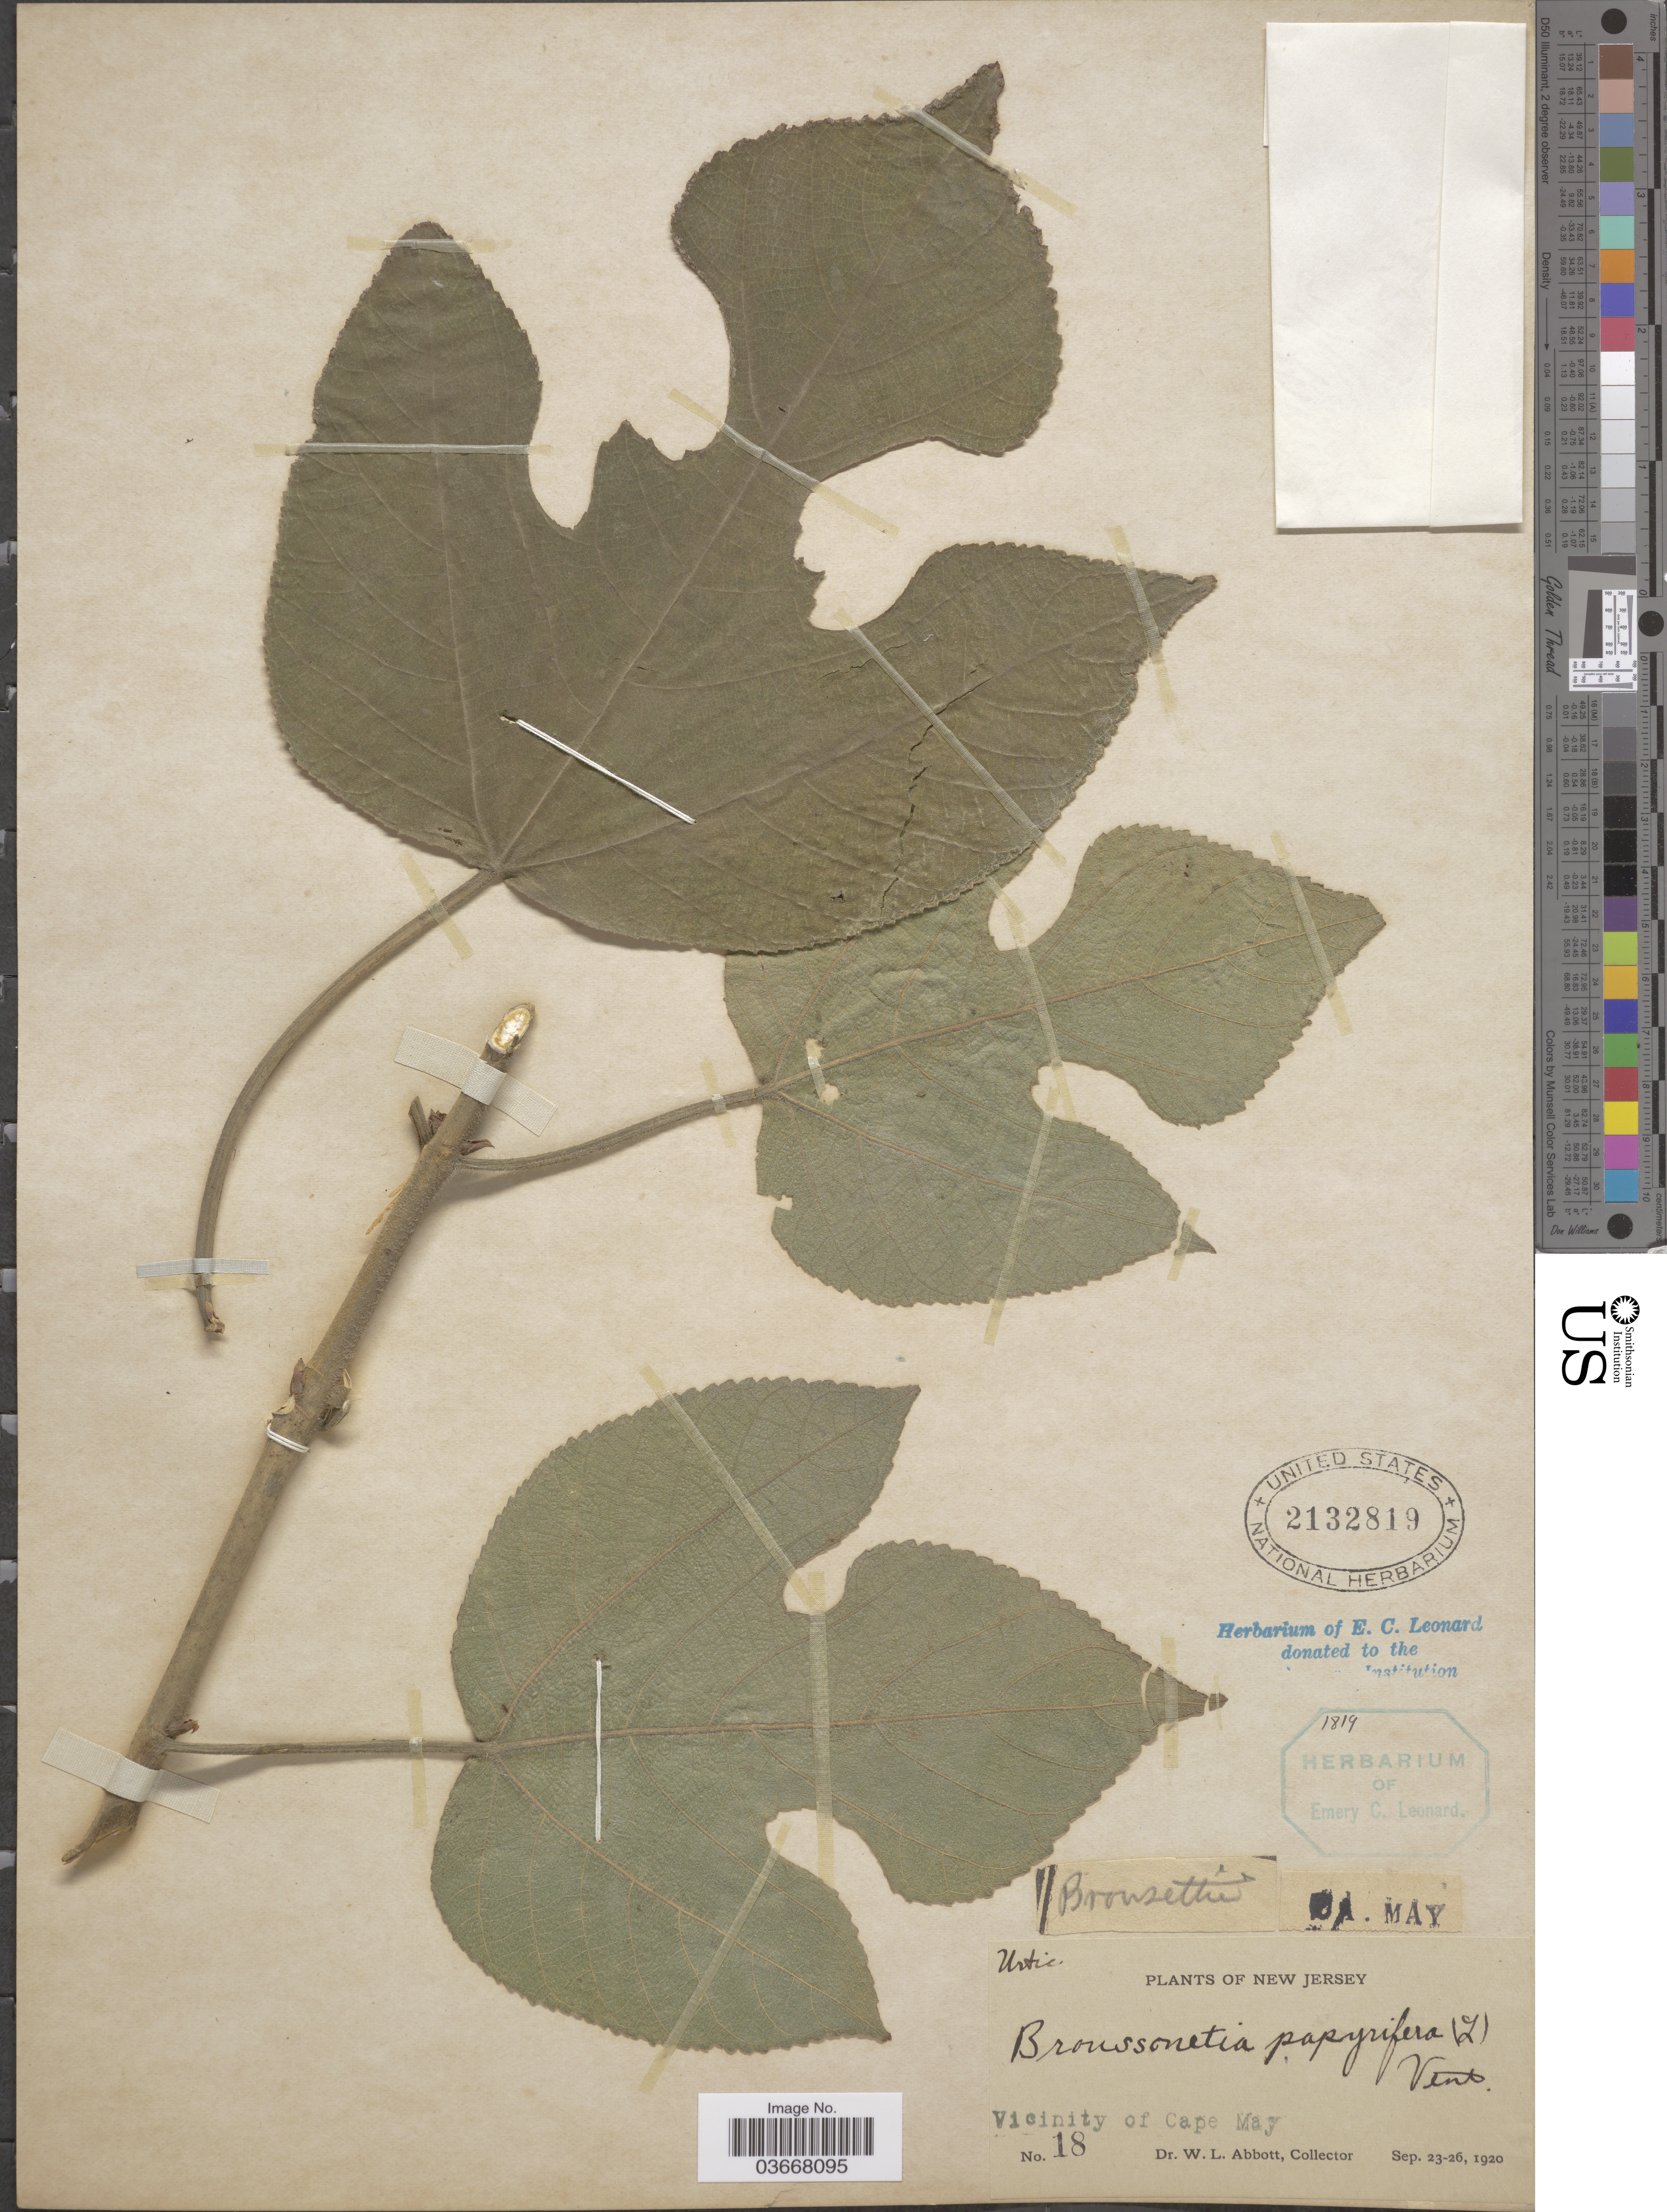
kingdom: Plantae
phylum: Tracheophyta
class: Magnoliopsida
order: Rosales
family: Moraceae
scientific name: Broussoneta papyrifera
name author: (L.) L'Hér. ex Vent.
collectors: W. L. Abbott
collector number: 18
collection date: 1920-09-23/1920-09-26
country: United States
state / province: New Jersey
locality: Vicinity of Cape May.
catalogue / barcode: US 2132819